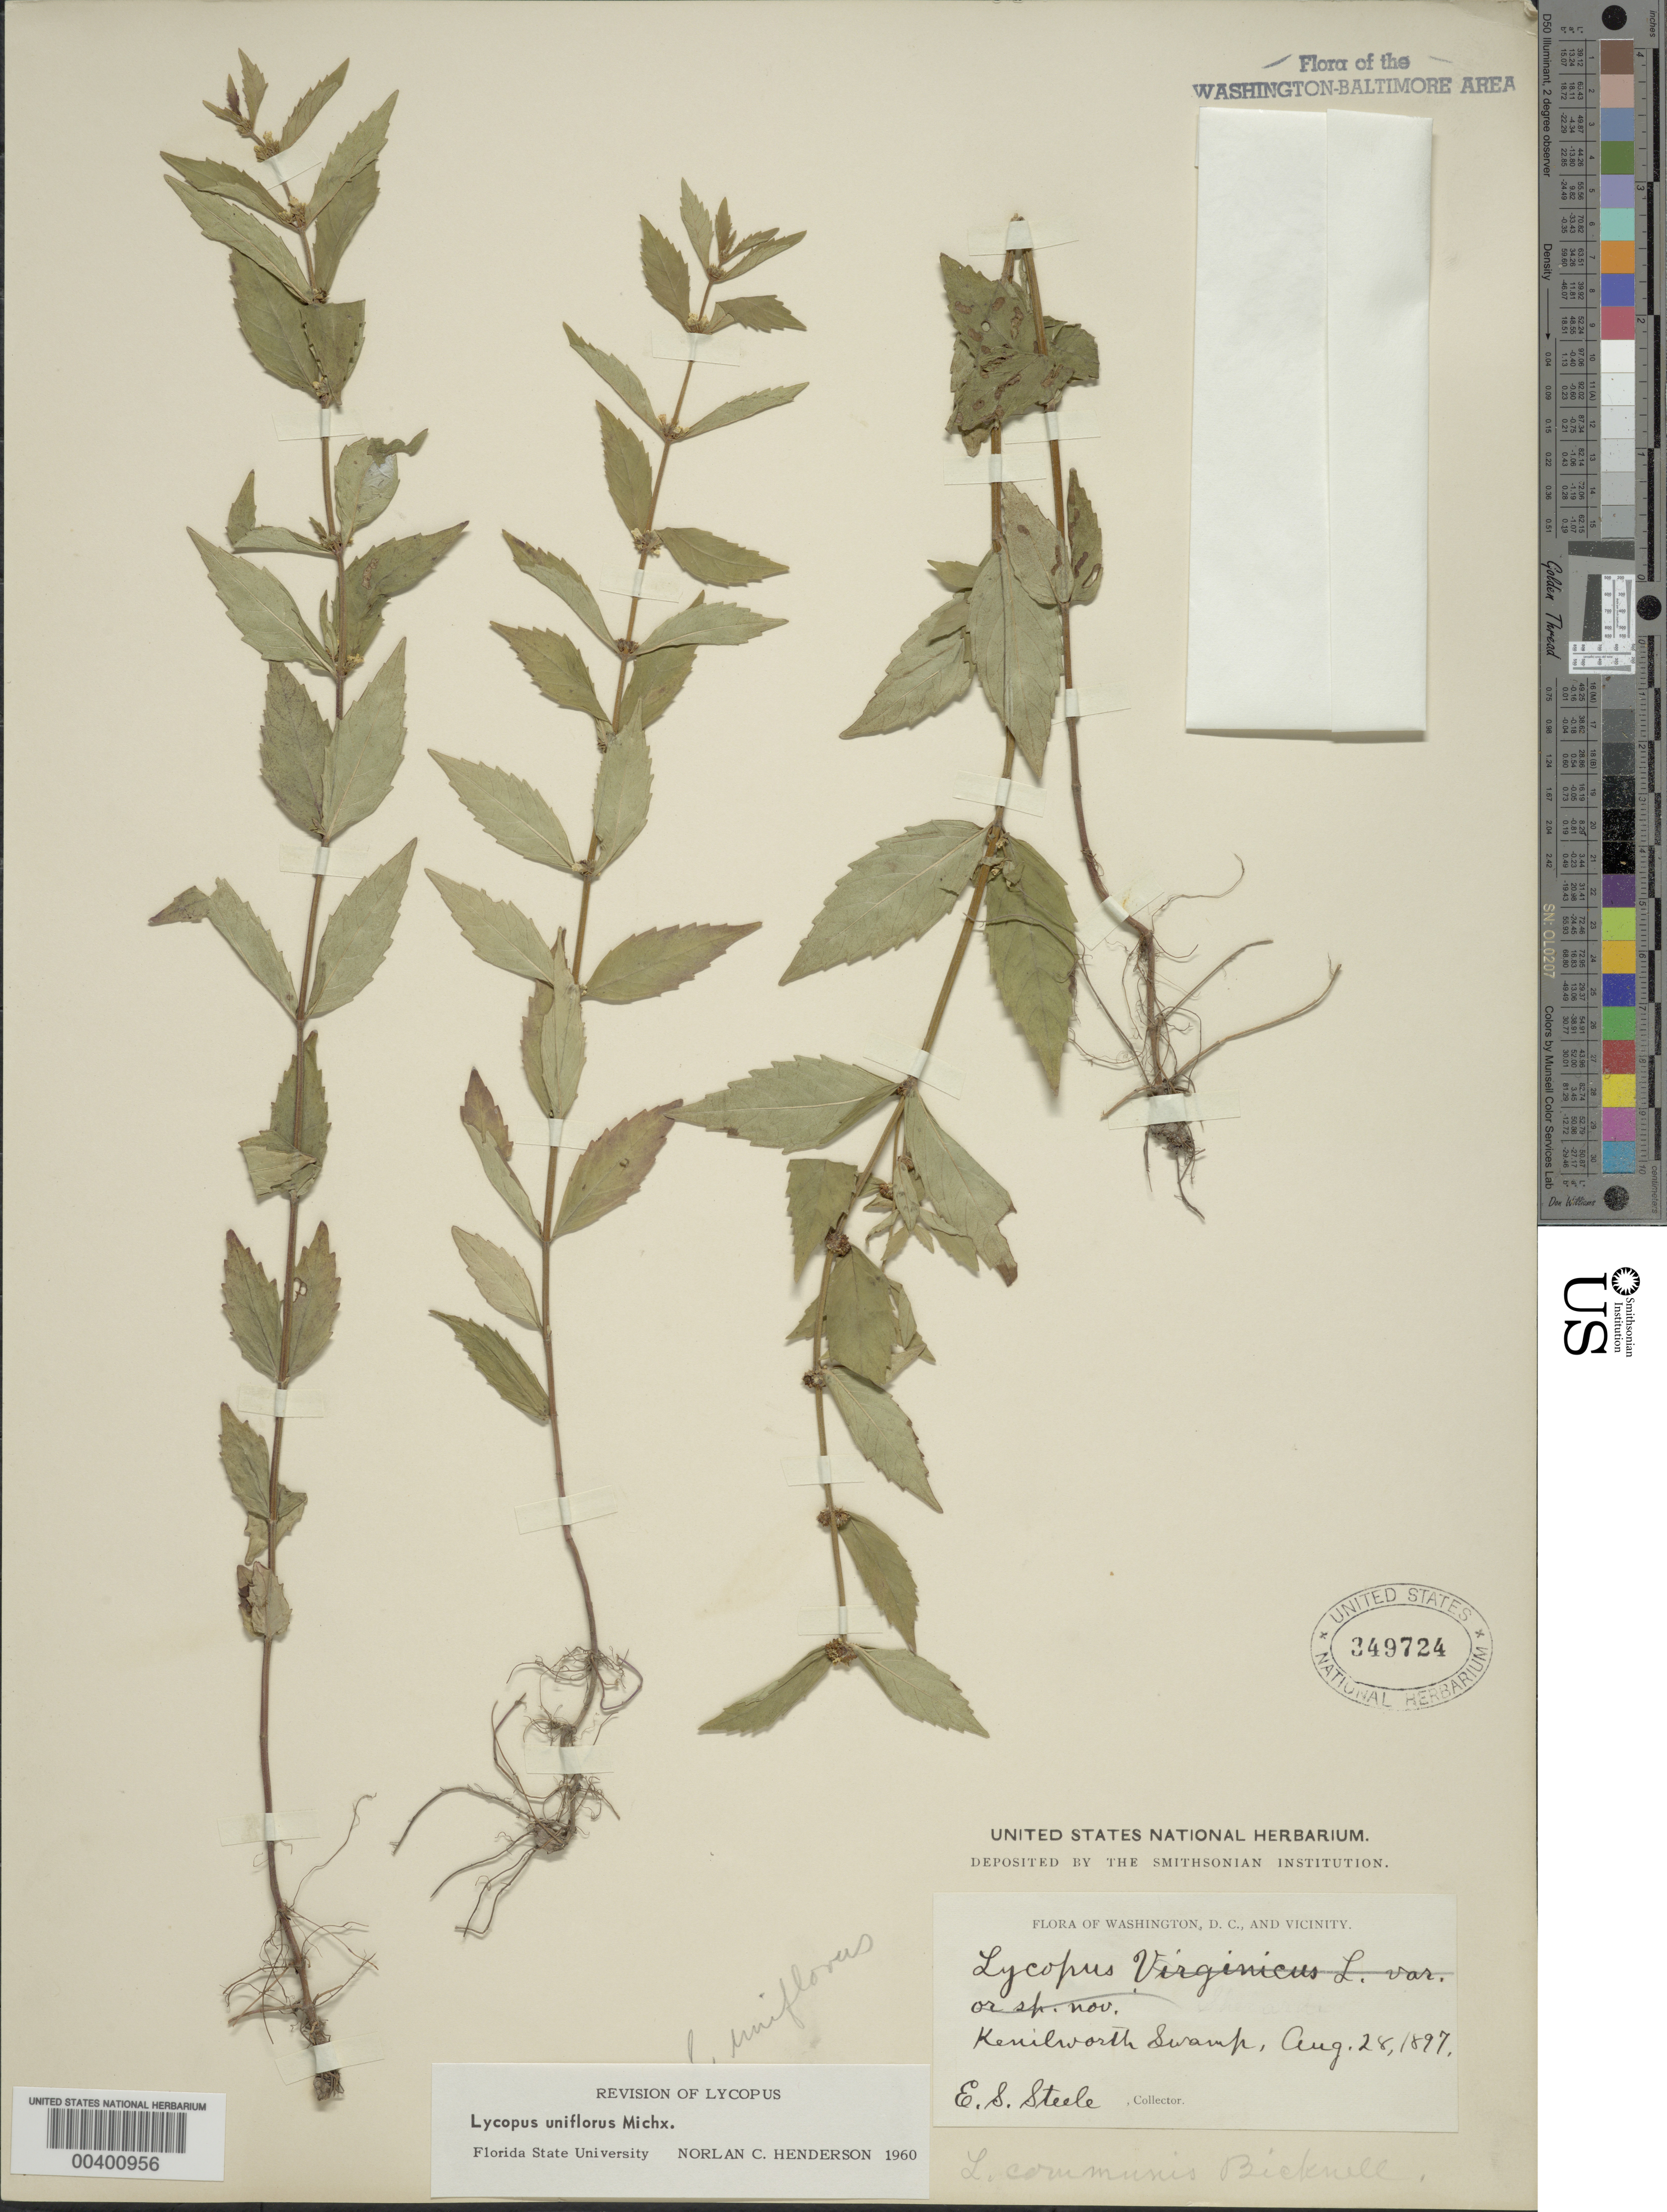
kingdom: Plantae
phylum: Tracheophyta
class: Magnoliopsida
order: Lamiales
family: Lamiaceae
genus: Lycopus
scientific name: Lycopus uniflorus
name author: Michx.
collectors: E. Steele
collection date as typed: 28 Aug 1897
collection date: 1897-08-28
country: United States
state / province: District of Columbia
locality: Kenilworth swamp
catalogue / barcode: US 349724